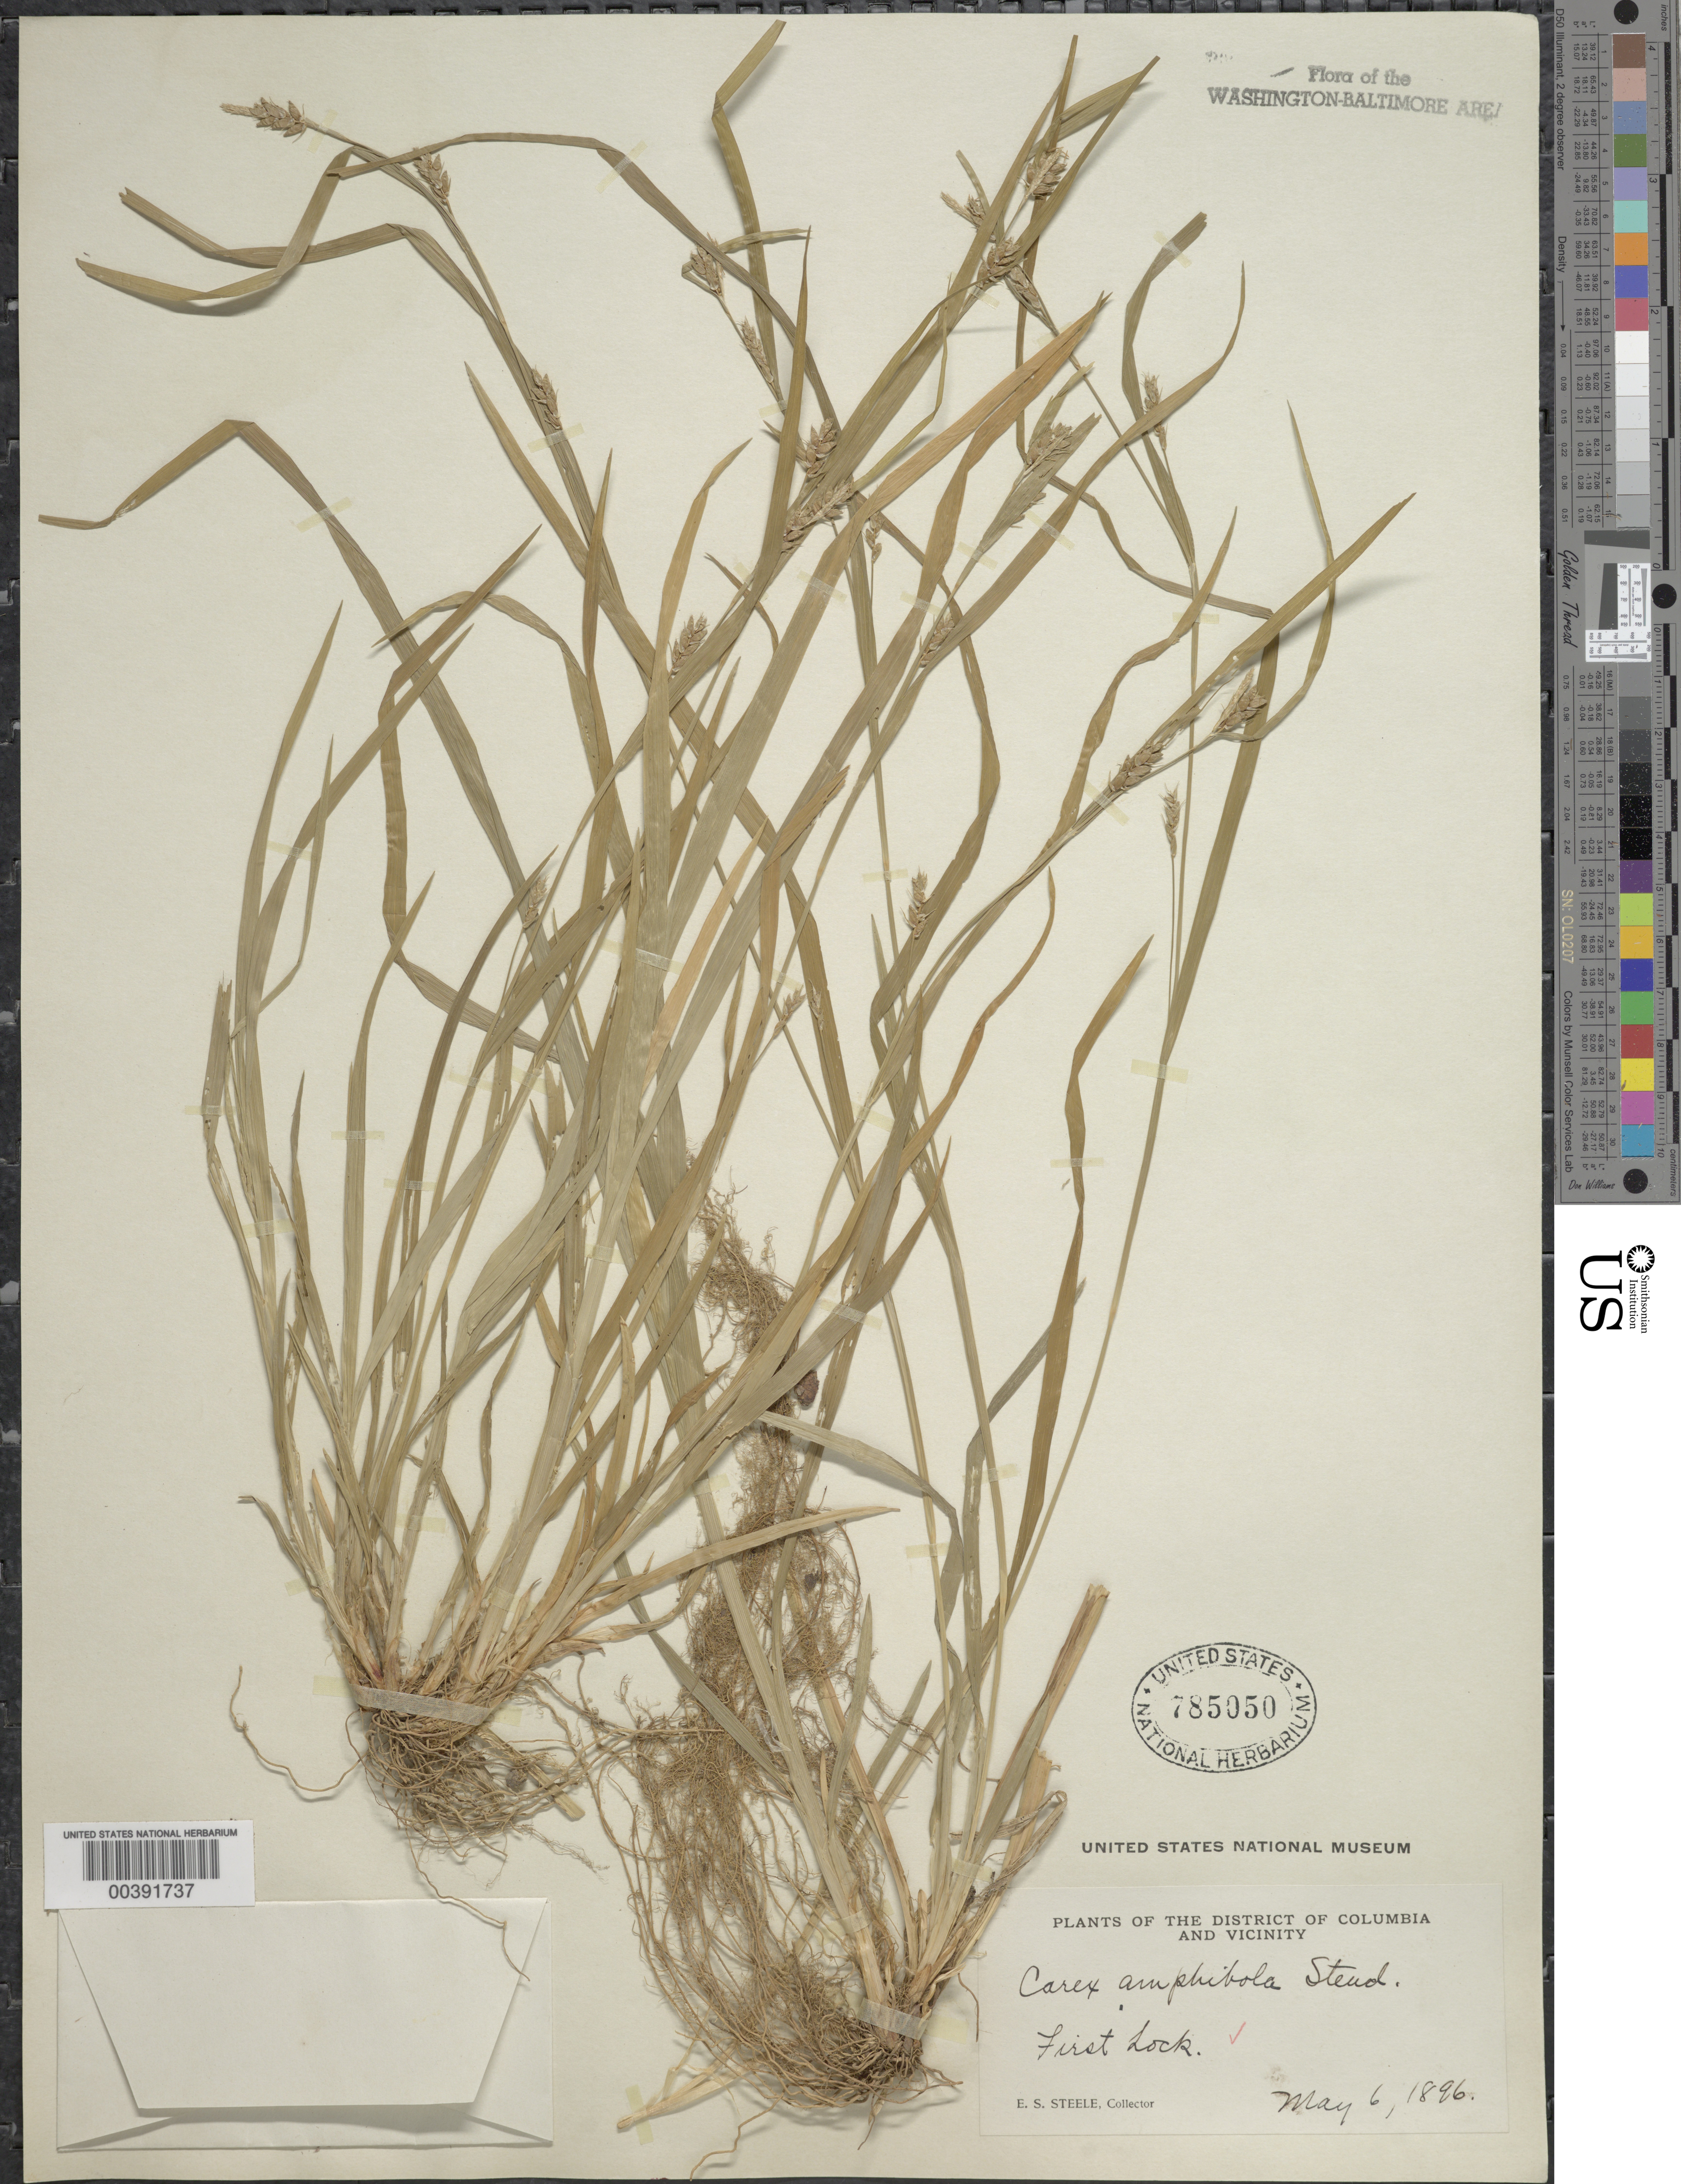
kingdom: Plantae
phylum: Tracheophyta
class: Liliopsida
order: Poales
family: Cyperaceae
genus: Carex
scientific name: Carex amphibola var. rigida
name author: Steud.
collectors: E. Steele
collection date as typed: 06 May 1896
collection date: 1896-05-06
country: United States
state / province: District of Columbia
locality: First Lock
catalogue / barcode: US 785050